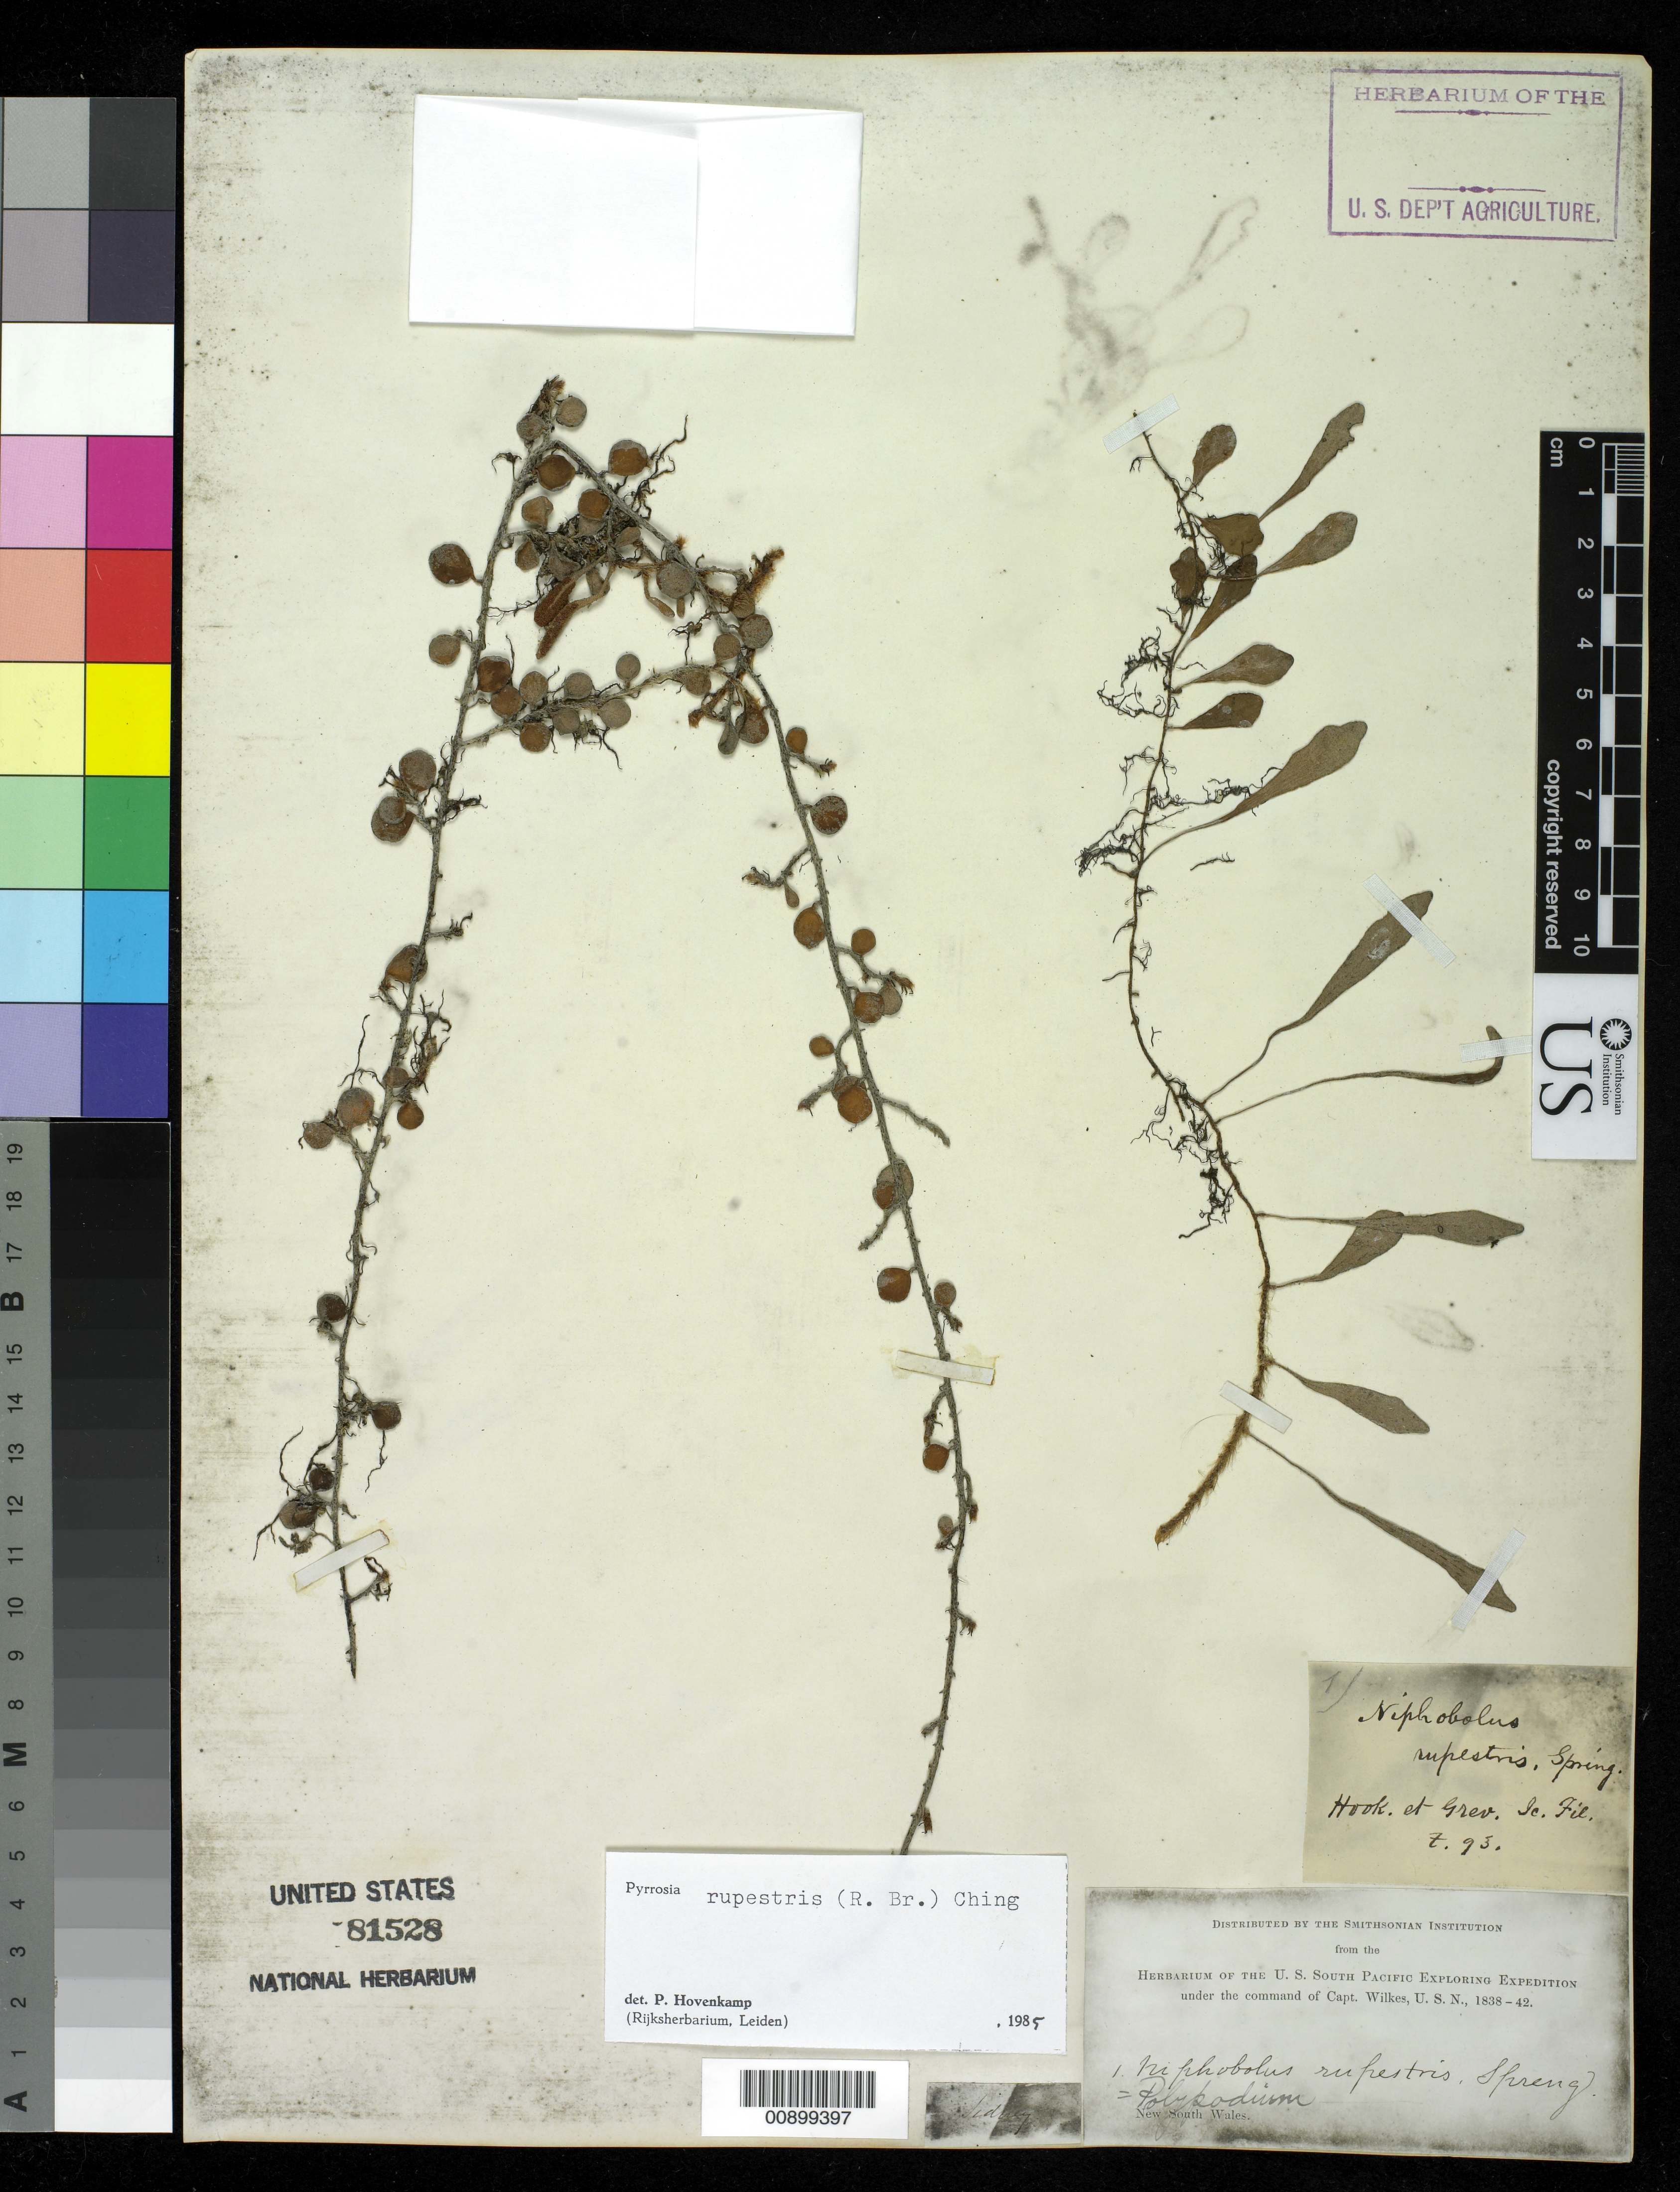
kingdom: Plantae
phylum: Tracheophyta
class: Polypodiopsida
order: Polypodiales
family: Polypodiaceae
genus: Pyrrosia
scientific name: Pyrrosia rupestris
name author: (R. Br.) Ching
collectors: Wilkes Explor. Exped.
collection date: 1838/1842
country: Australia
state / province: New South Wales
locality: New South Wales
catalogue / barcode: US 81528